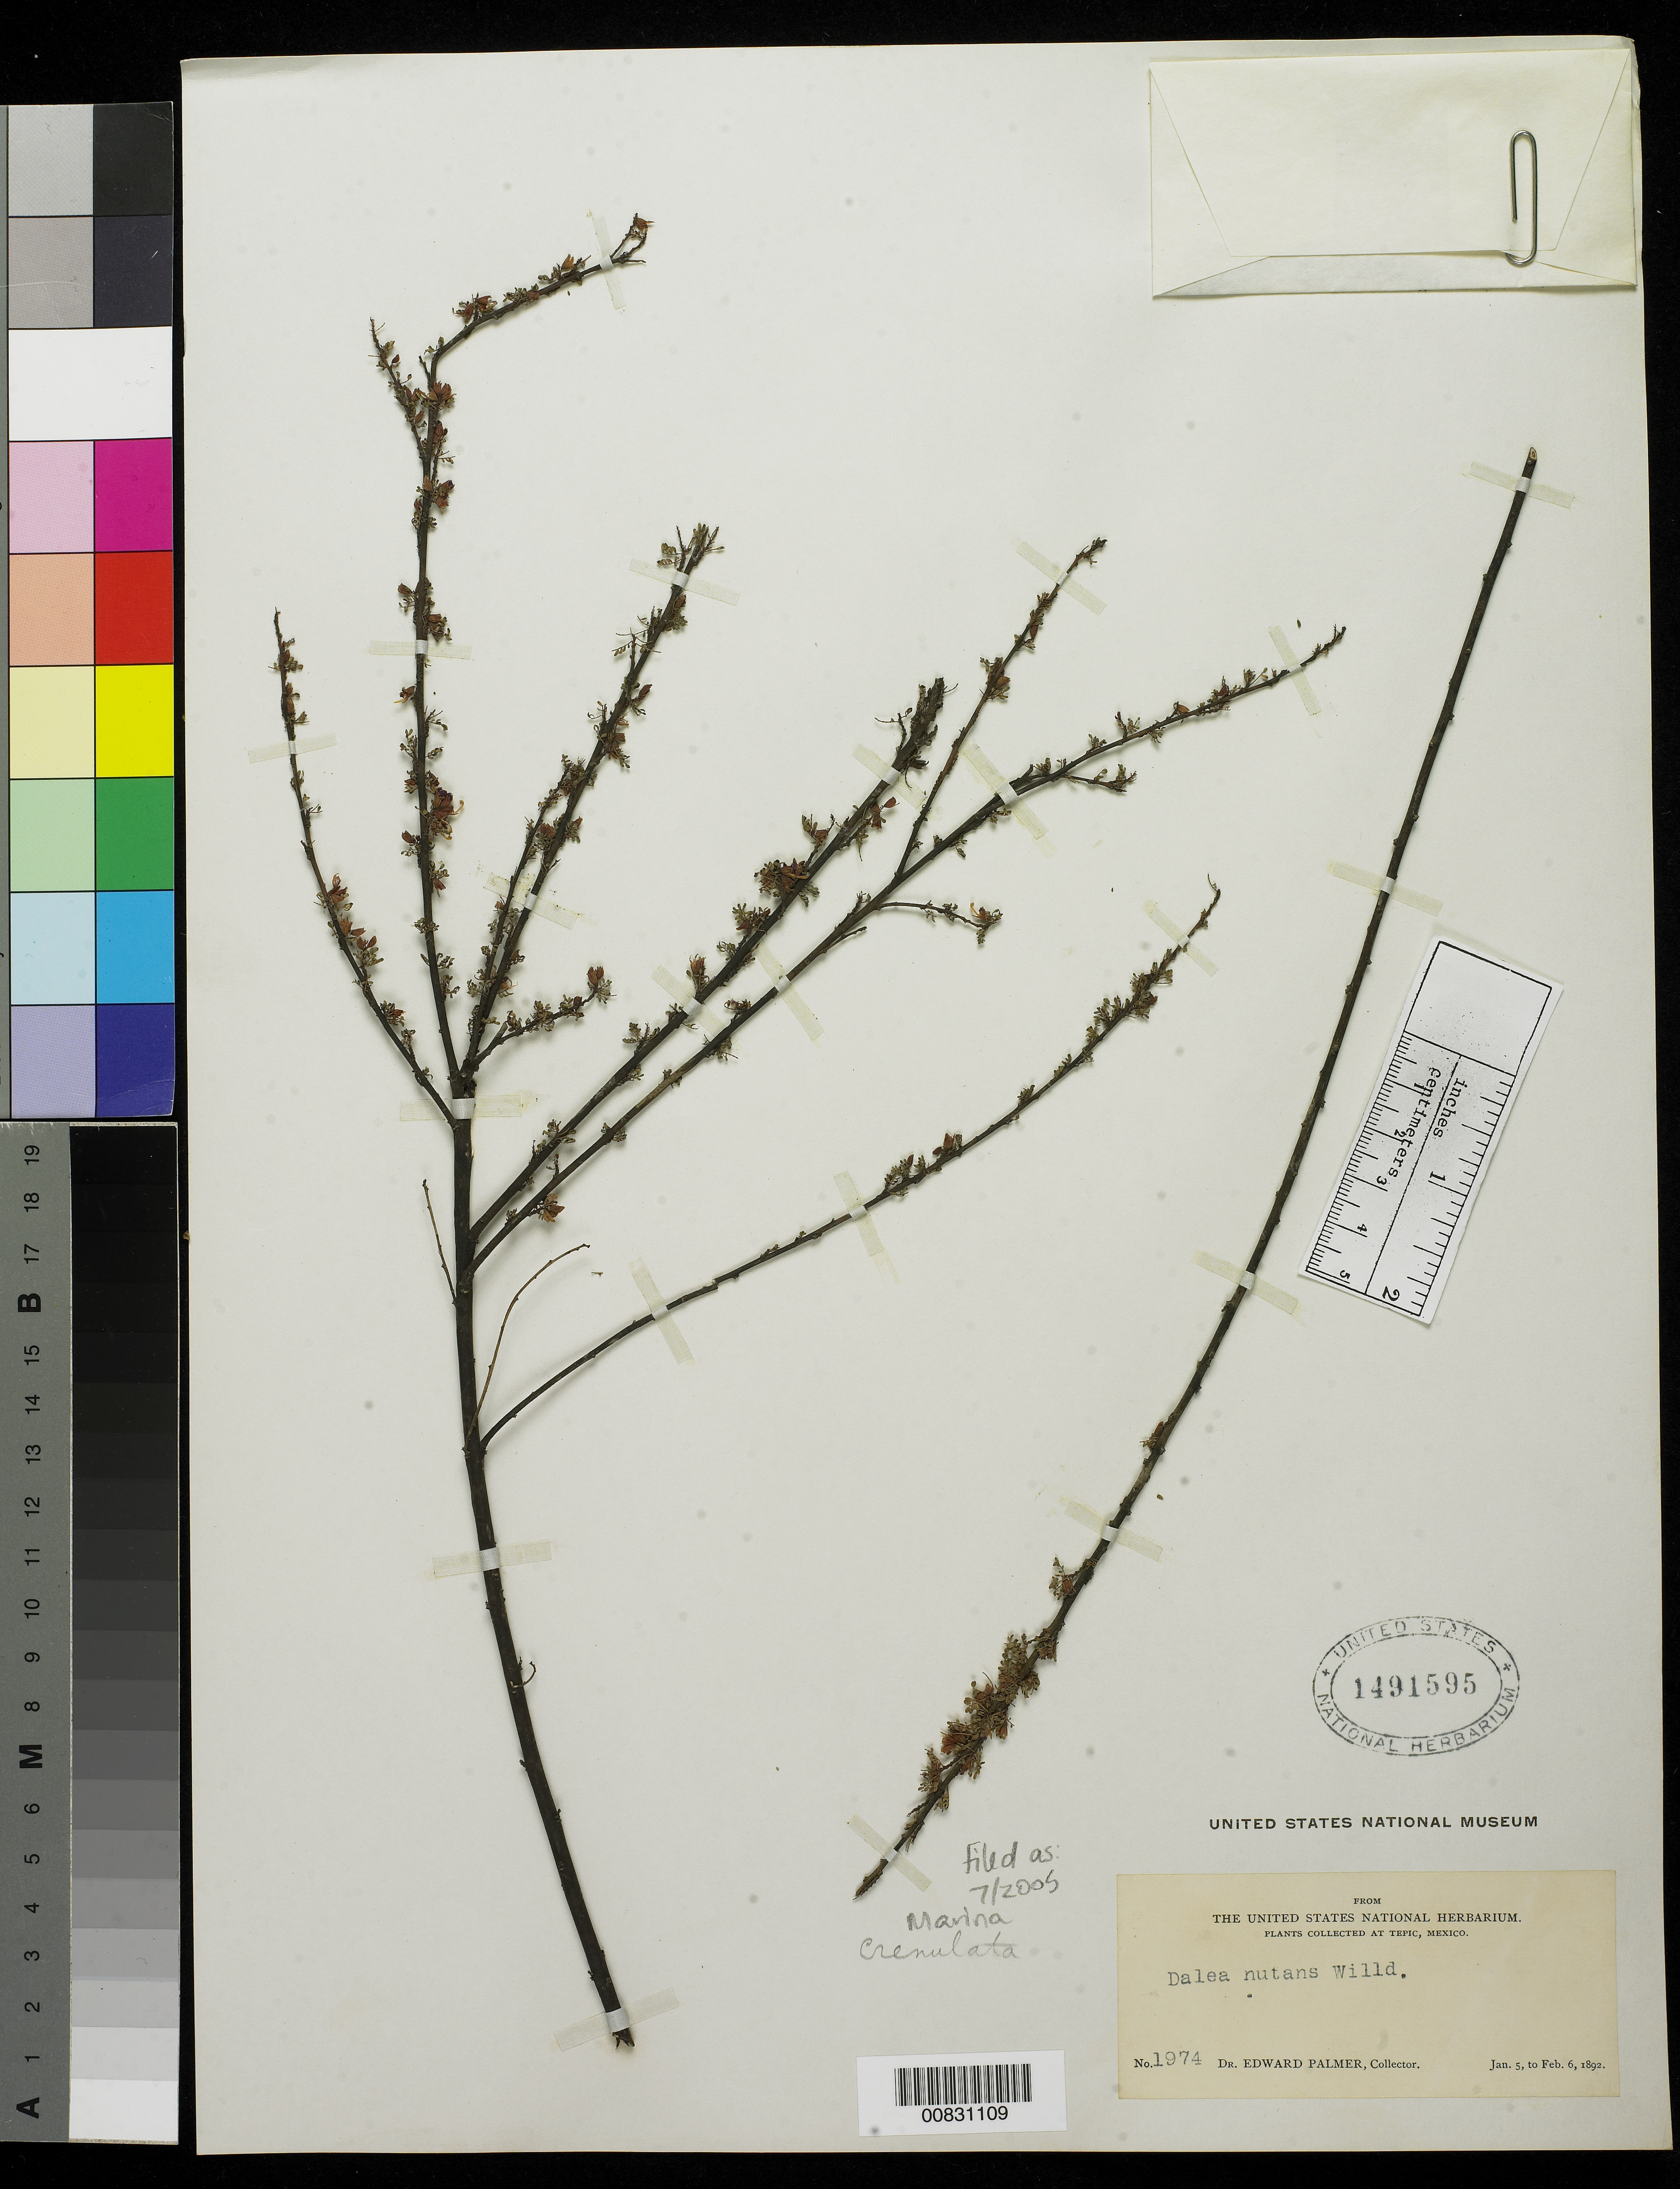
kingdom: Plantae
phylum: Tracheophyta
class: Magnoliopsida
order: Fabales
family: Fabaceae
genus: Marina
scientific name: Marina crenulata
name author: (Hook.) Barneby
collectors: E. Palmer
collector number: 1974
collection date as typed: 05 Jan 1892 to 06 Feb 1892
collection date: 1892-01-05/1892-02-06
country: Mexico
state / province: Nayarit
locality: Tepic, Nayarit.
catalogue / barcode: US 1491595